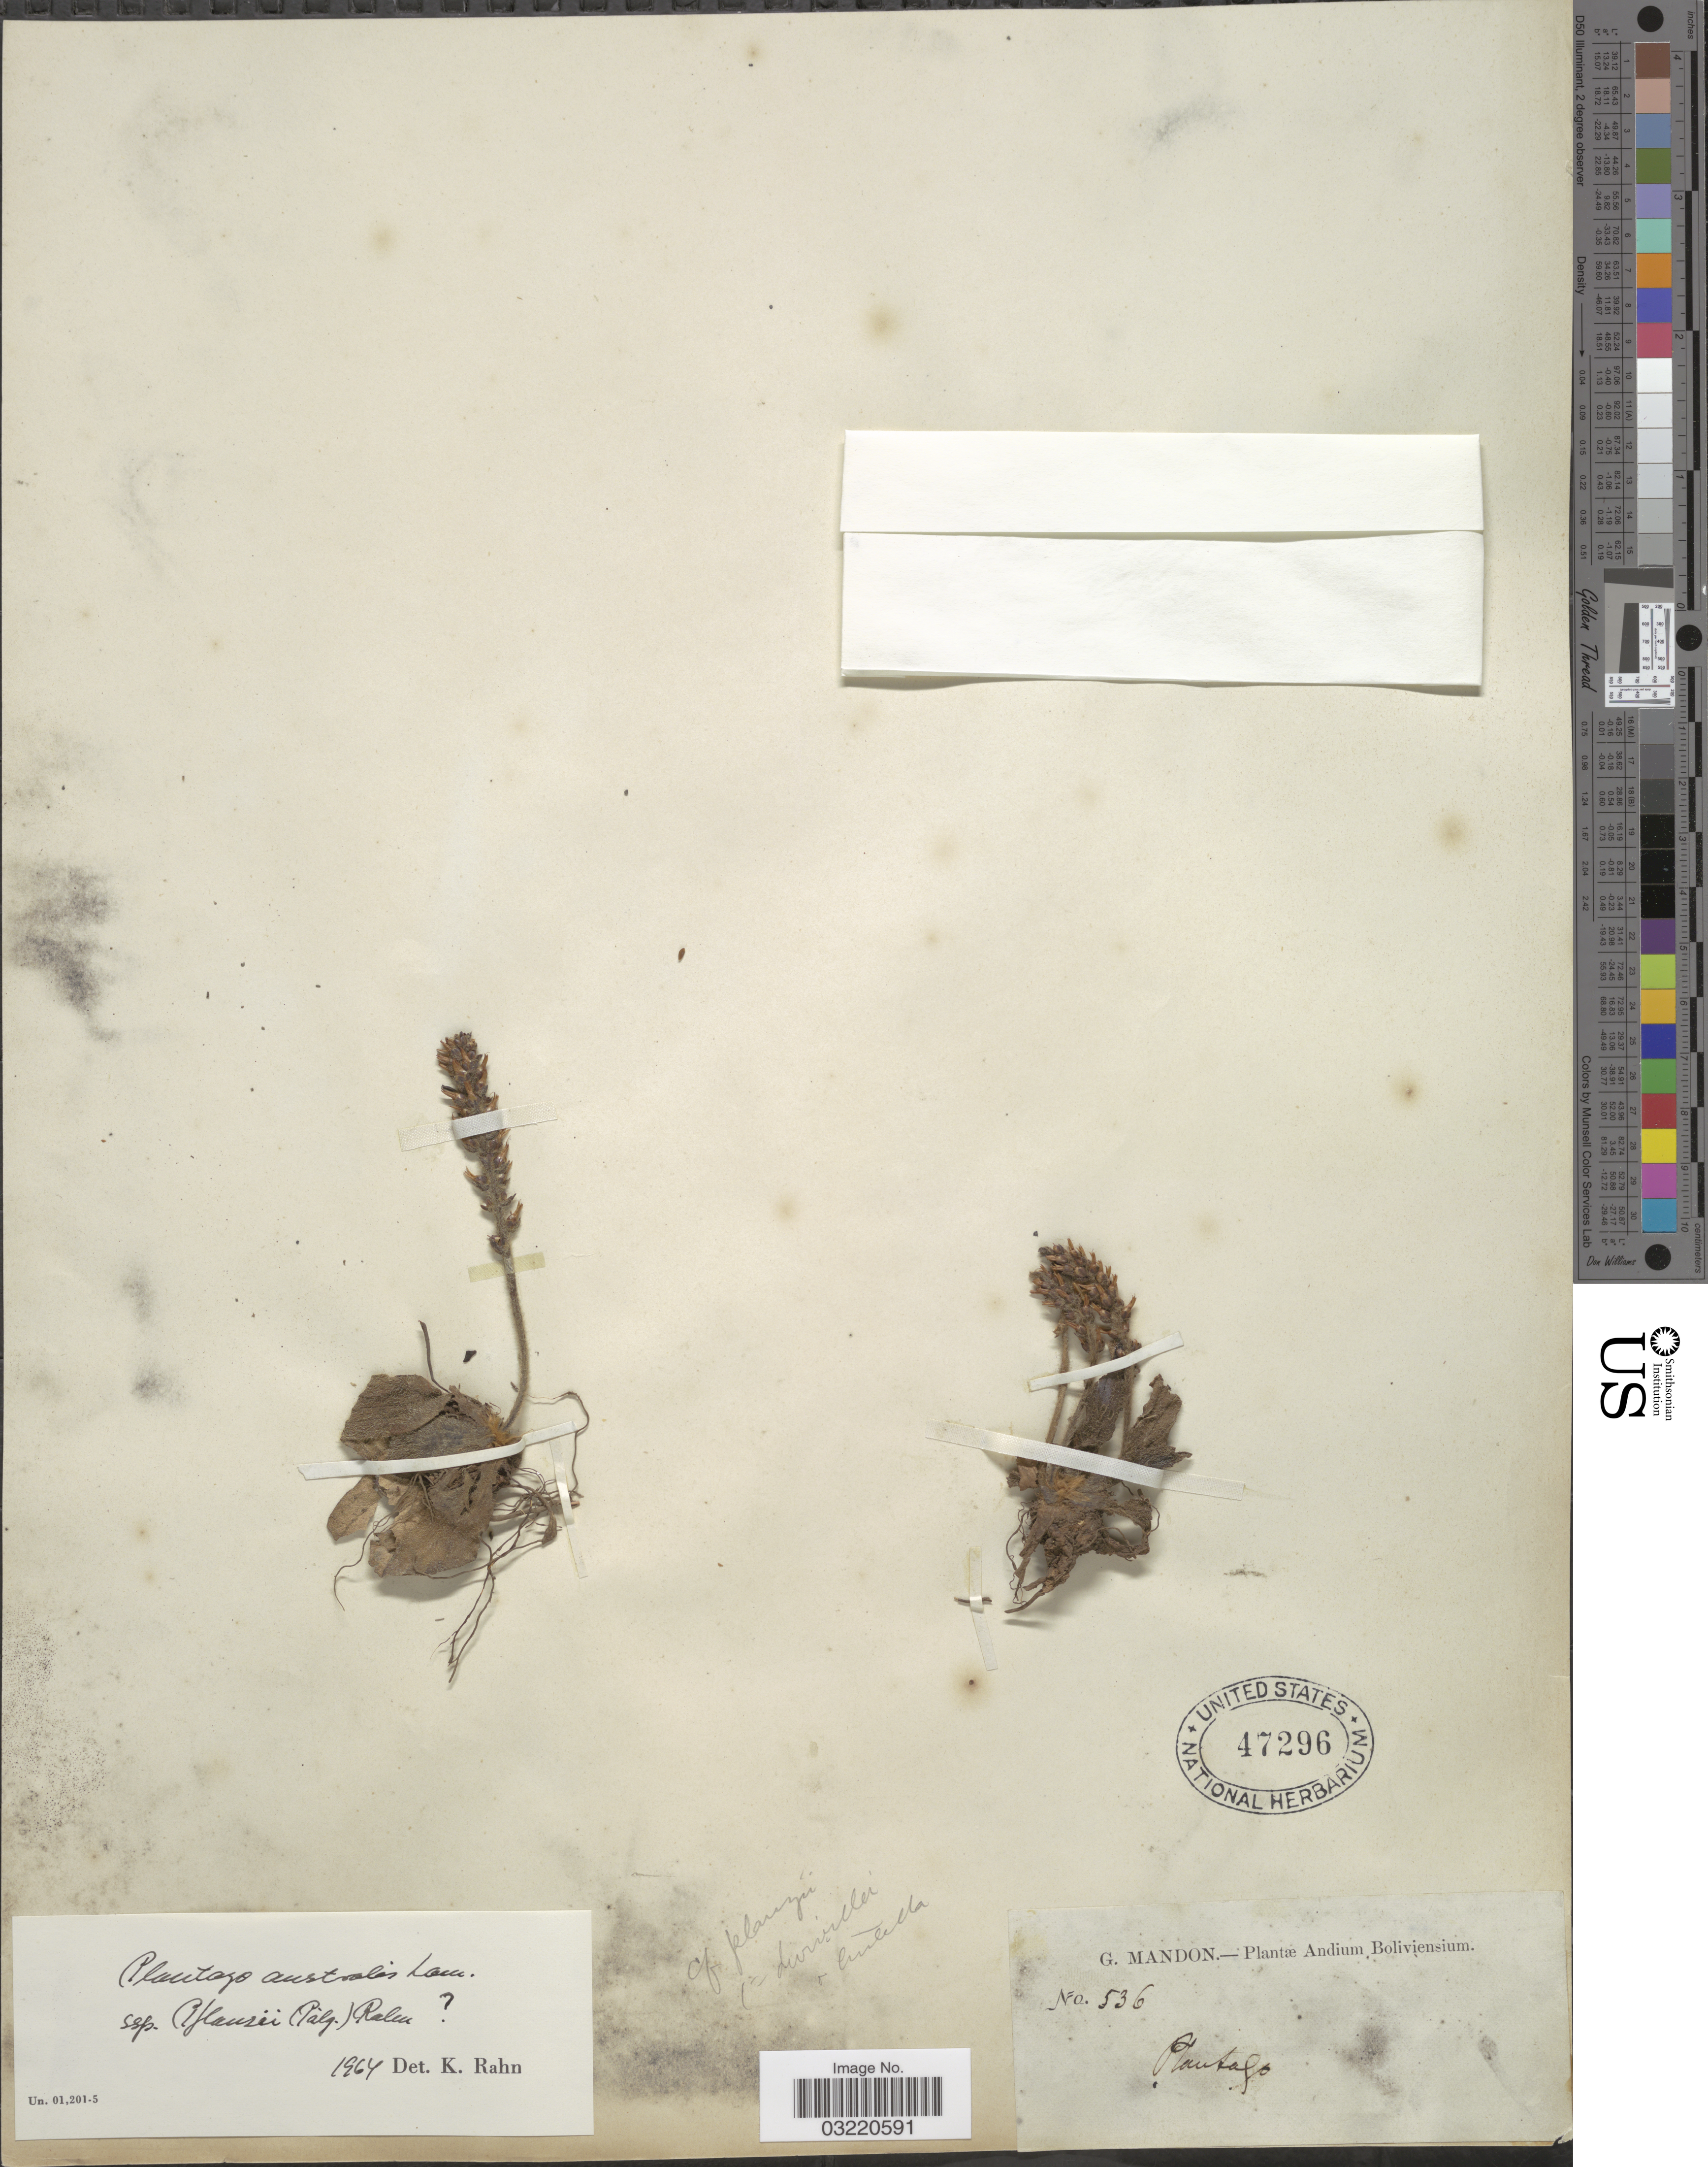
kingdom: Plantae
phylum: Tracheophyta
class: Magnoliopsida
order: Lamiales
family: Plantaginaceae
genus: Plantago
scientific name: Plantago pflanzii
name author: (Pilg.) Rahn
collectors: G. Mandon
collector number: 536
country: Bolivia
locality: Andium Boliviensium.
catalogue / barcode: US 47296